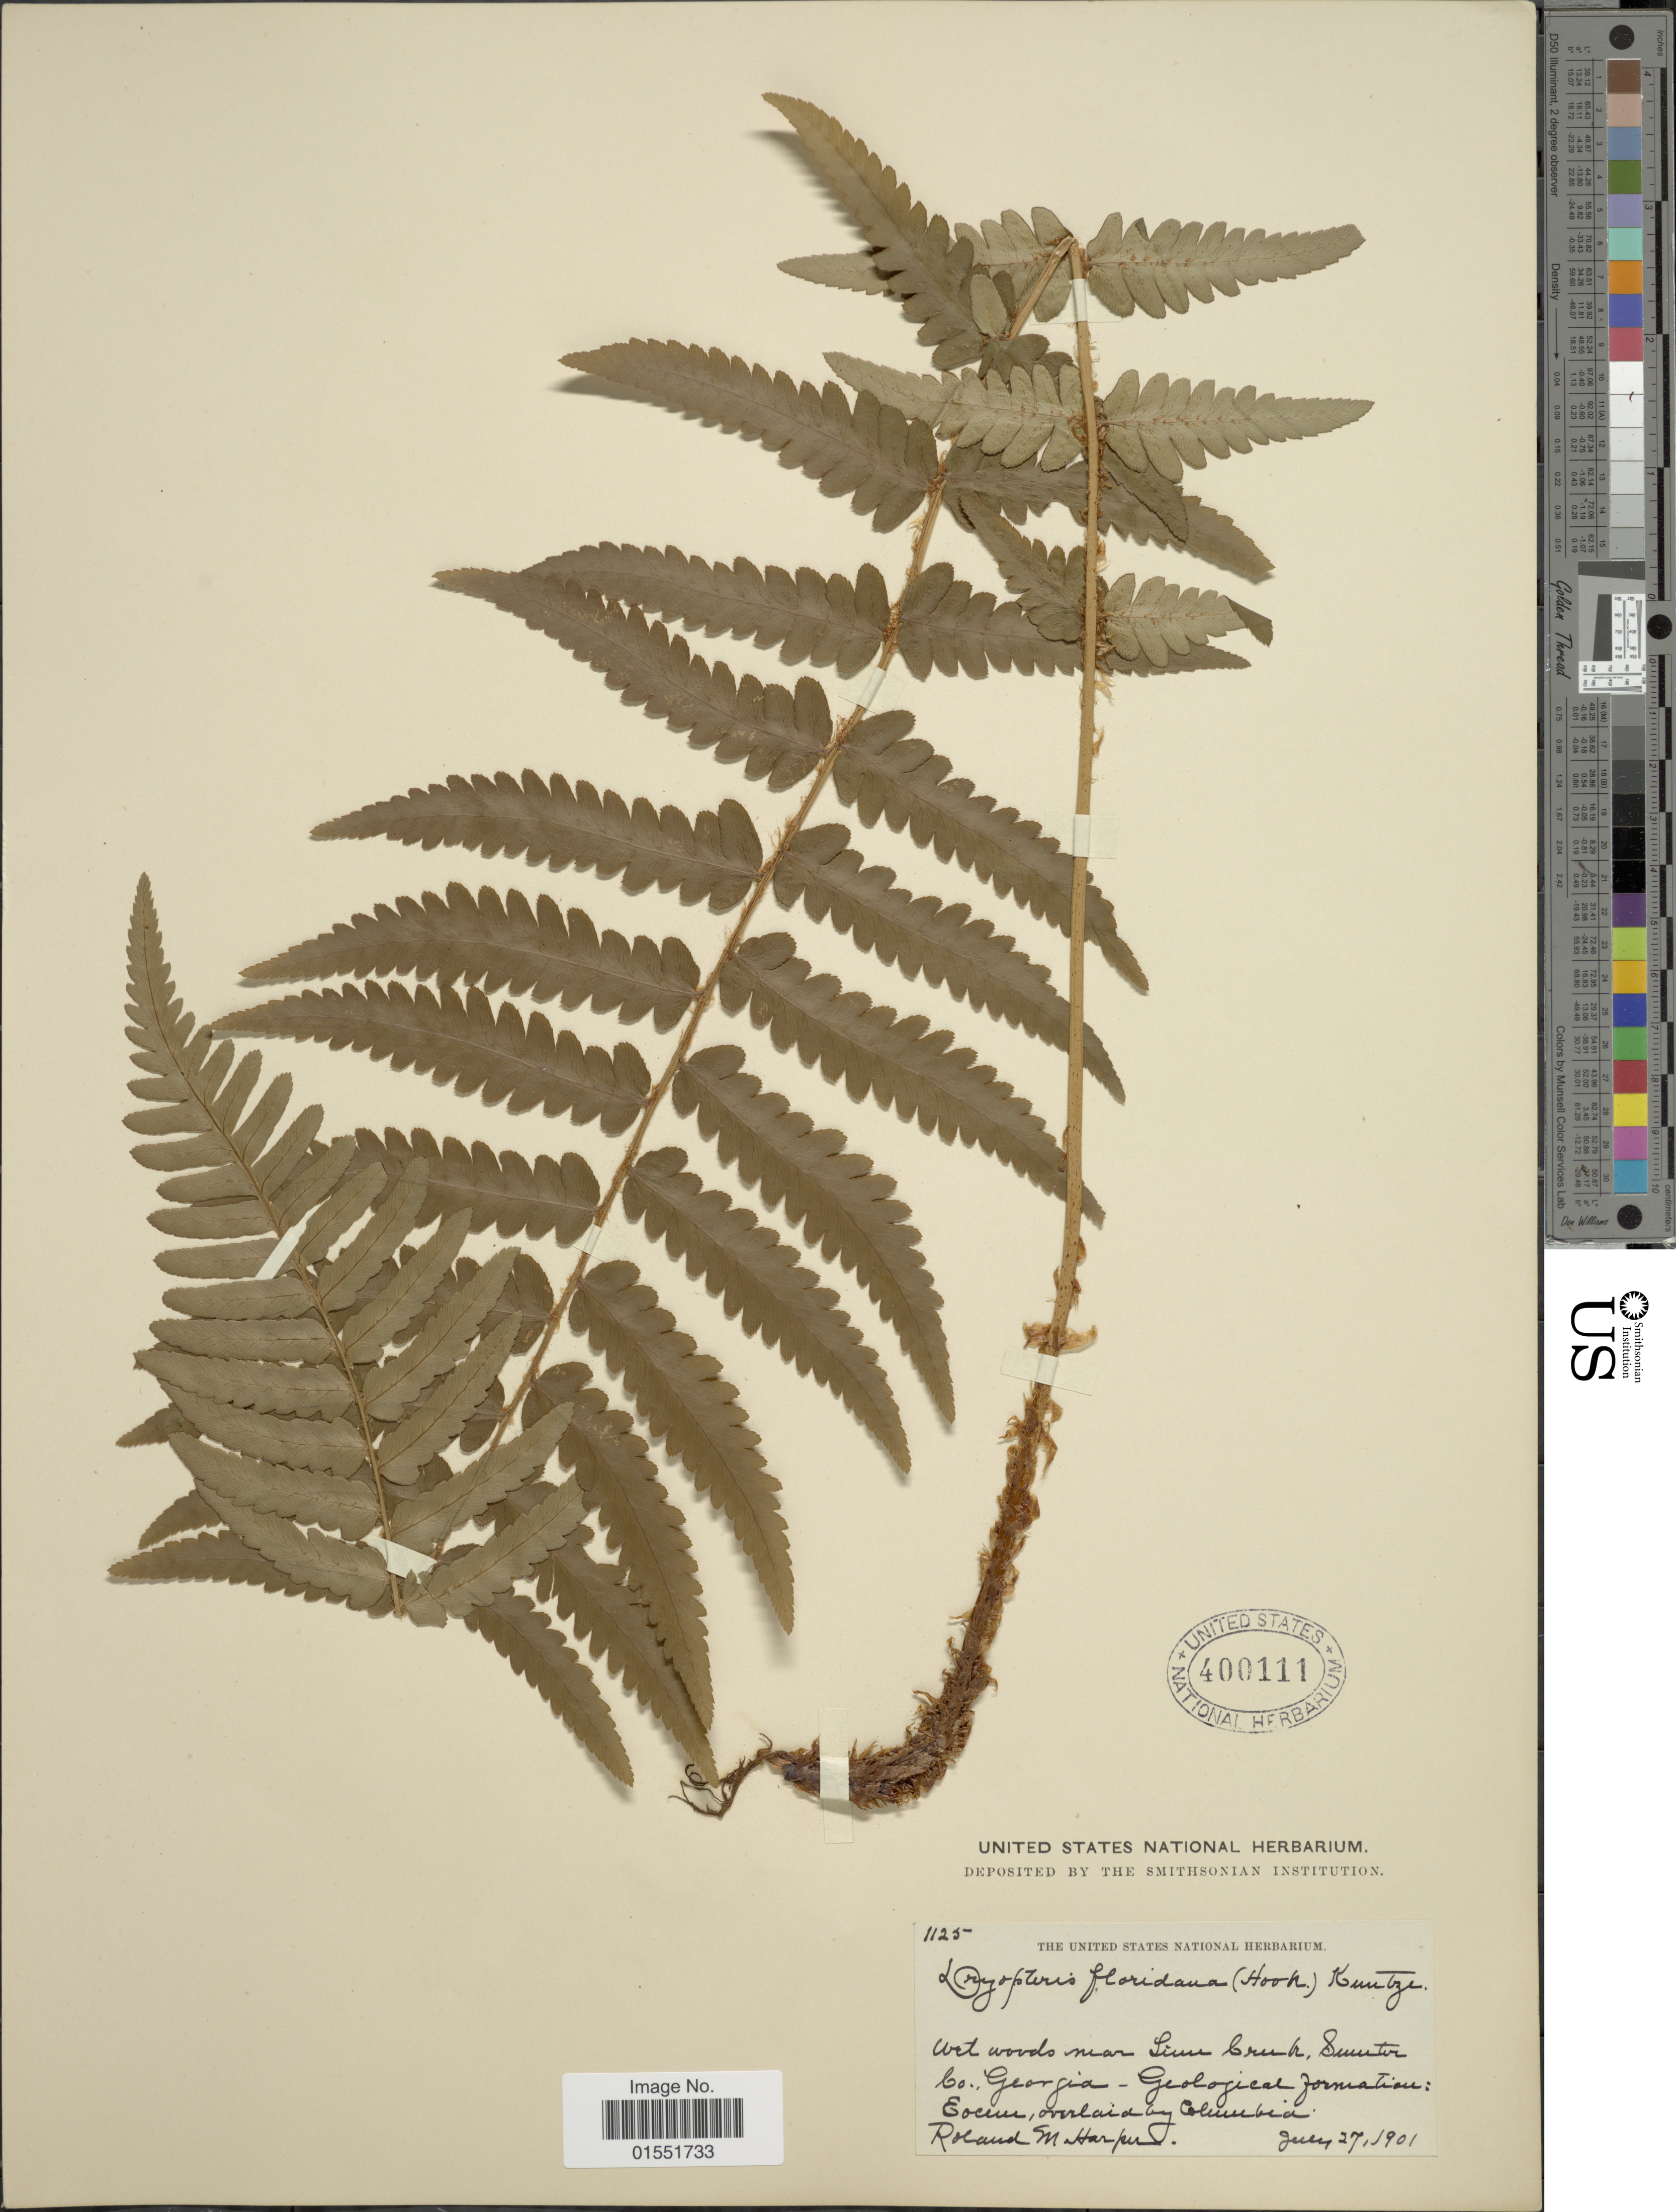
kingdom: Plantae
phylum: Tracheophyta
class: Polypodiopsida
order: Polypodiales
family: Dryopteridaceae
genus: Dryopteris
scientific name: Dryopteris ludoviciana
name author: (Kunze) Small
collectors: R. M. Harper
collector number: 1125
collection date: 1901-07-27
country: United States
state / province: Georgia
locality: Near Linn Creek, Sumter Co.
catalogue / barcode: US 400111